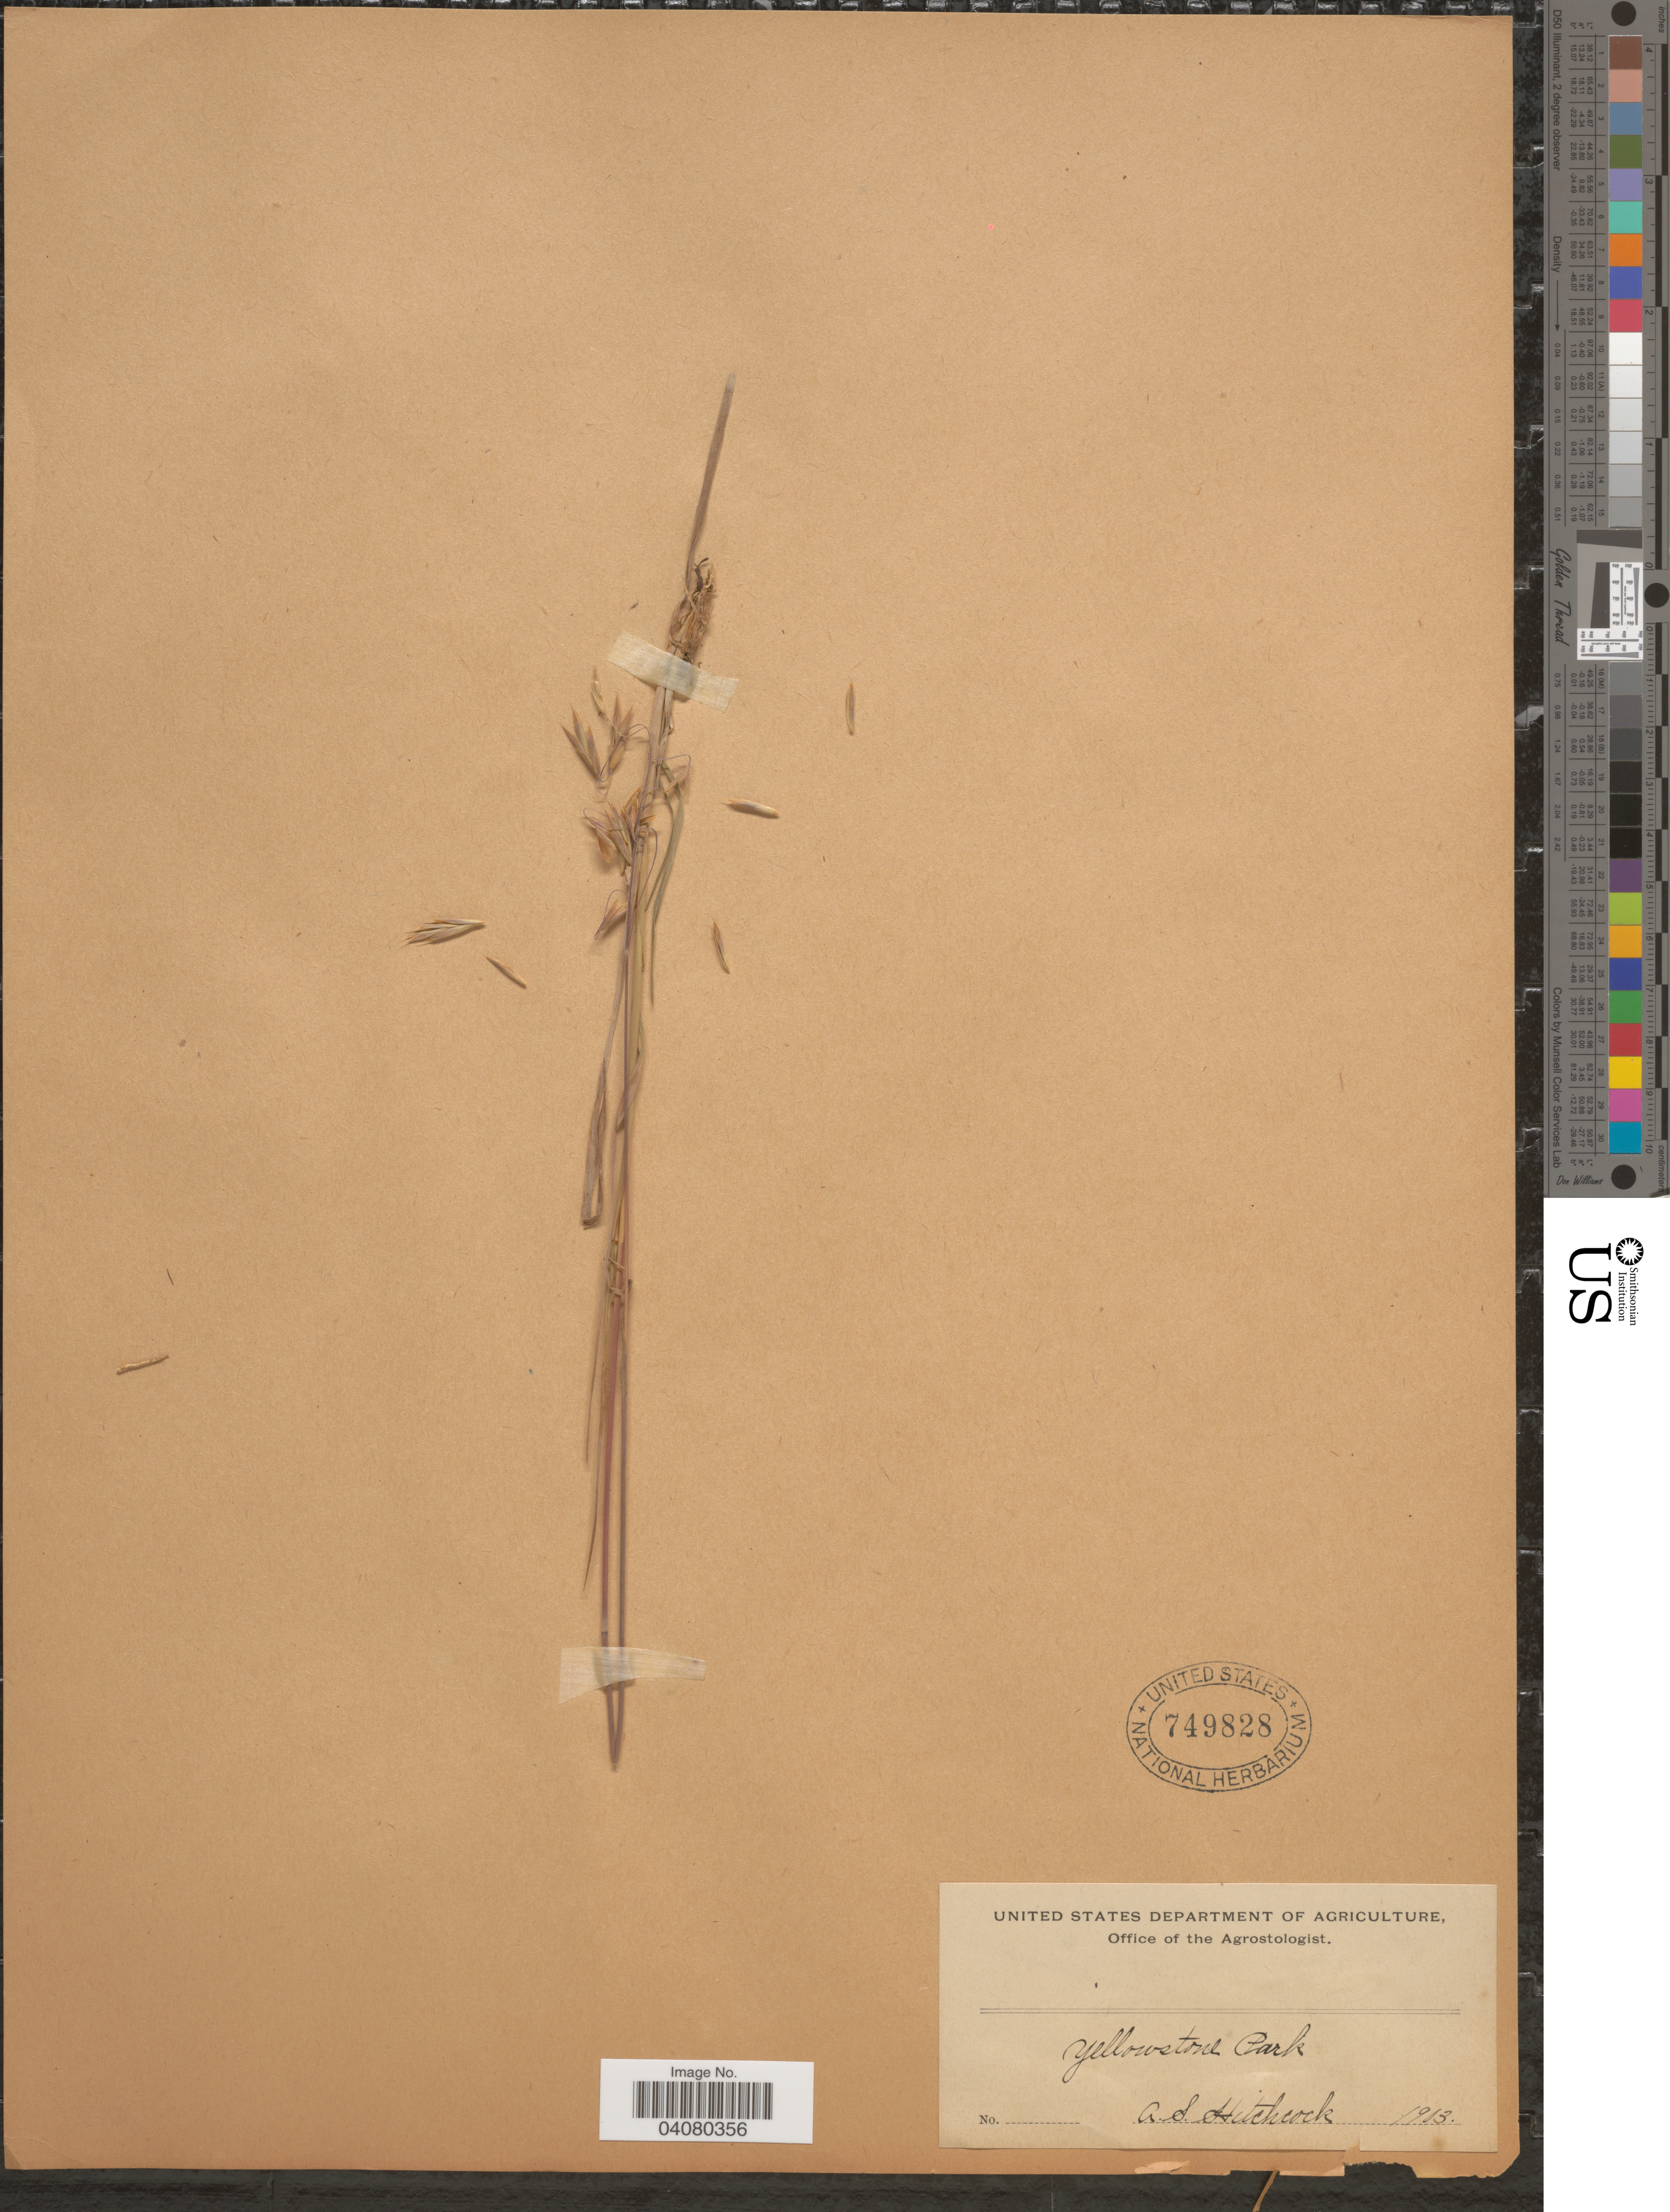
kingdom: Plantae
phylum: Tracheophyta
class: Liliopsida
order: Poales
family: Poaceae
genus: Bromus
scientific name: Bromus anomalus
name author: Rupr. ex E. Fourn.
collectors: A. S. Hitchcock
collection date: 1903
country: United States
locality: Yellowstone Park.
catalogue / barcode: US 749828